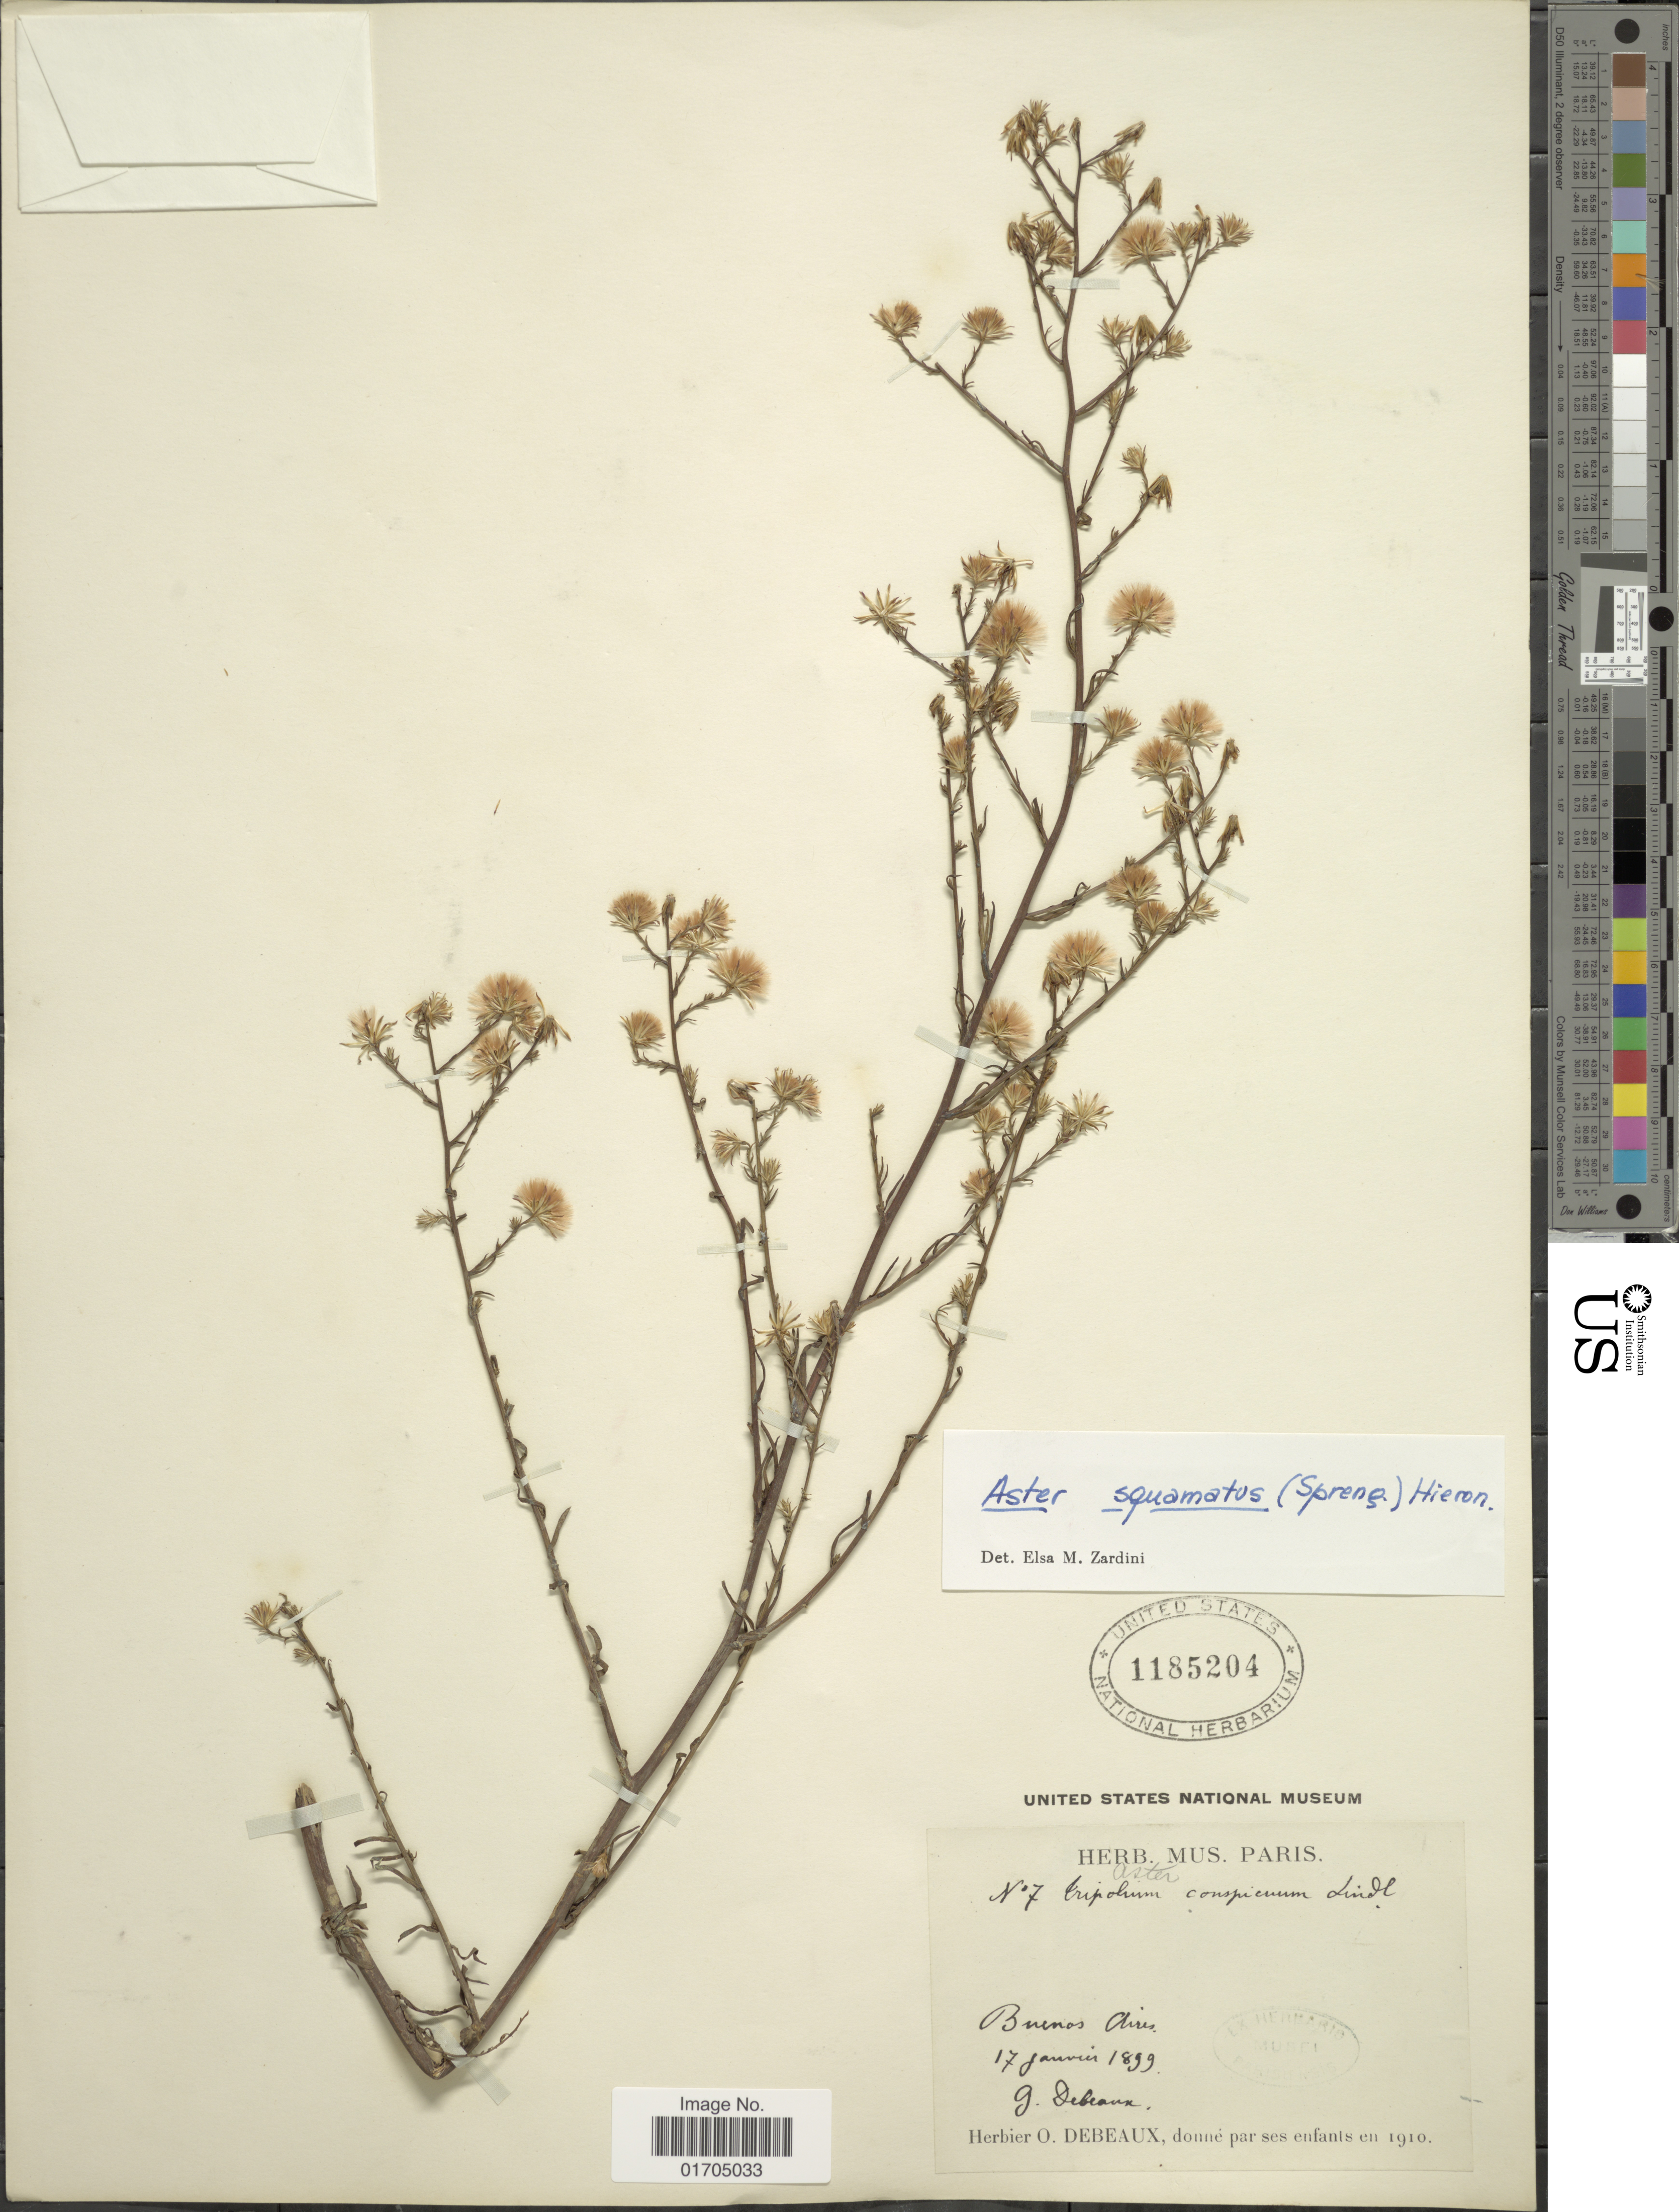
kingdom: Plantae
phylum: Tracheophyta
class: Magnoliopsida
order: Asterales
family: Asteraceae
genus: Symphyotrichum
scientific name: Symphyotrichum squamatum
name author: (Spreng.) G.L. Nesom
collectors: G. Debeaux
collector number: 7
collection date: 1899-01-17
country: Argentina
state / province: Buenos Aires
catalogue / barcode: US 1185204